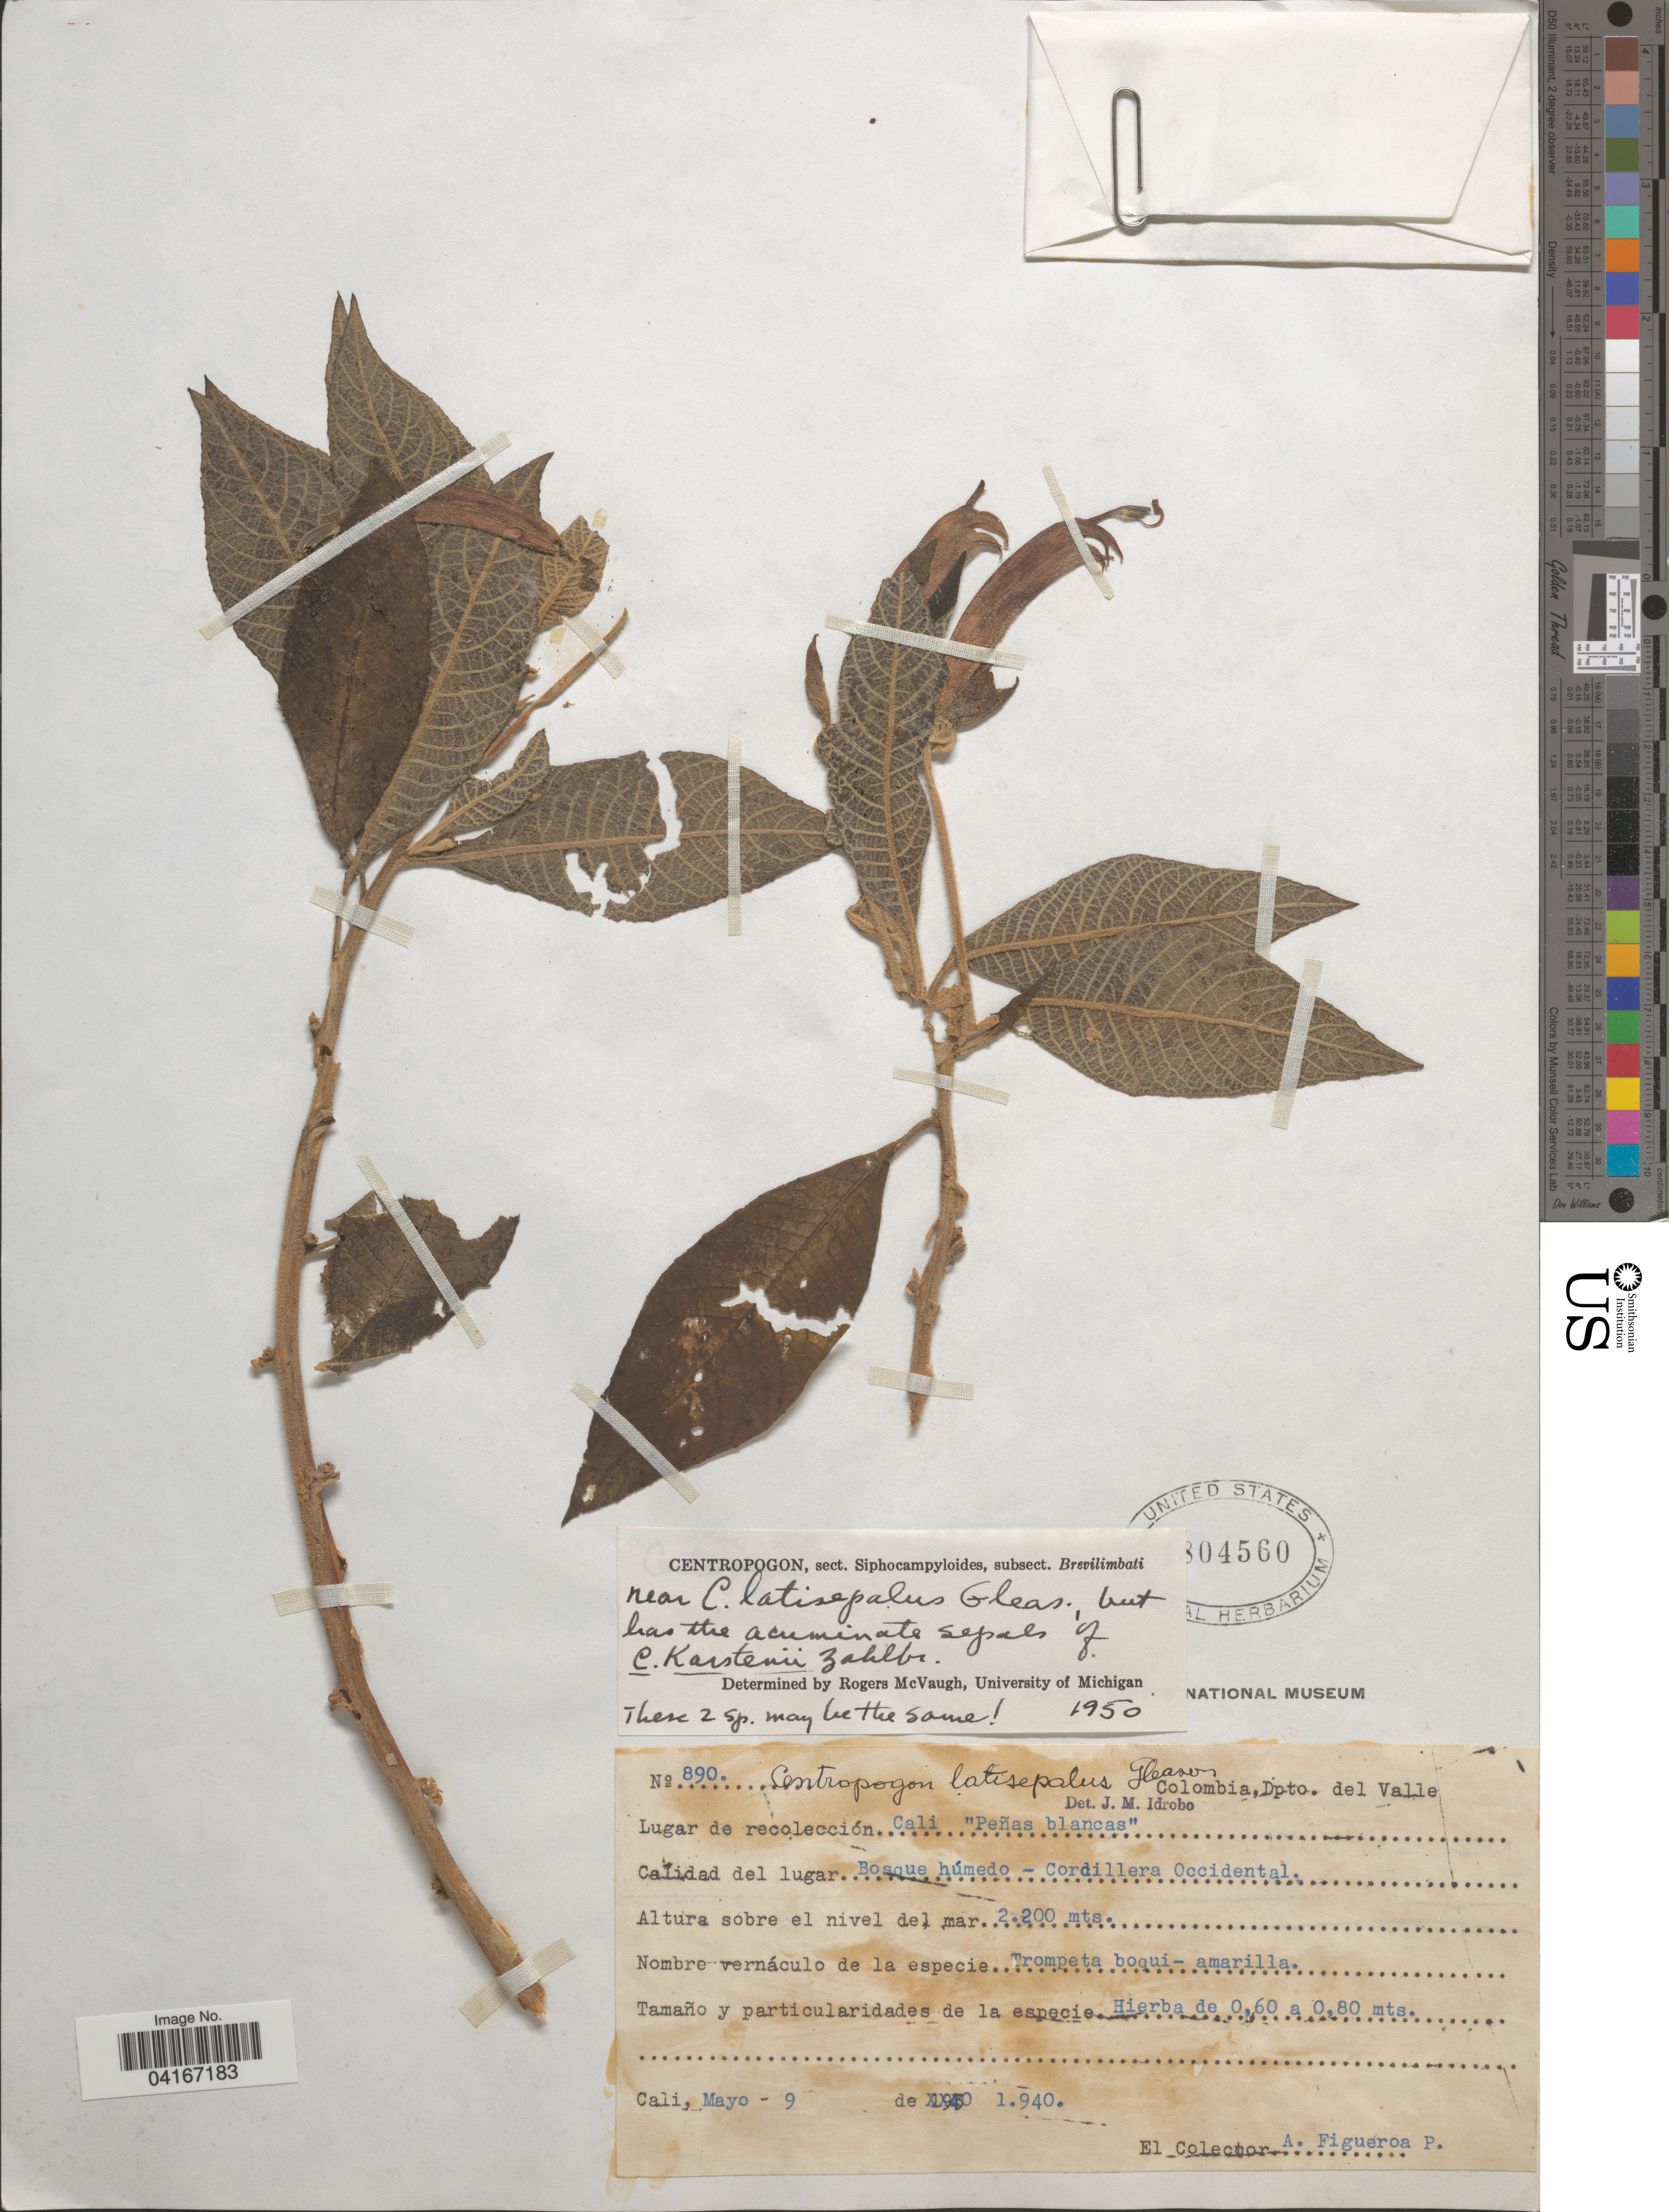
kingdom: Plantae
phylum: Tracheophyta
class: Magnoliopsida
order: Asterales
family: Campanulaceae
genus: Centropogon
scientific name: Centropogon sp.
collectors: A. Figueroa-Potes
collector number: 890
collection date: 1940-05-09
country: Colombia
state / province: Valle del Cauca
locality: Dpto. del Valle. Bosque húmedo - Cordillera Occidental.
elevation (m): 2200